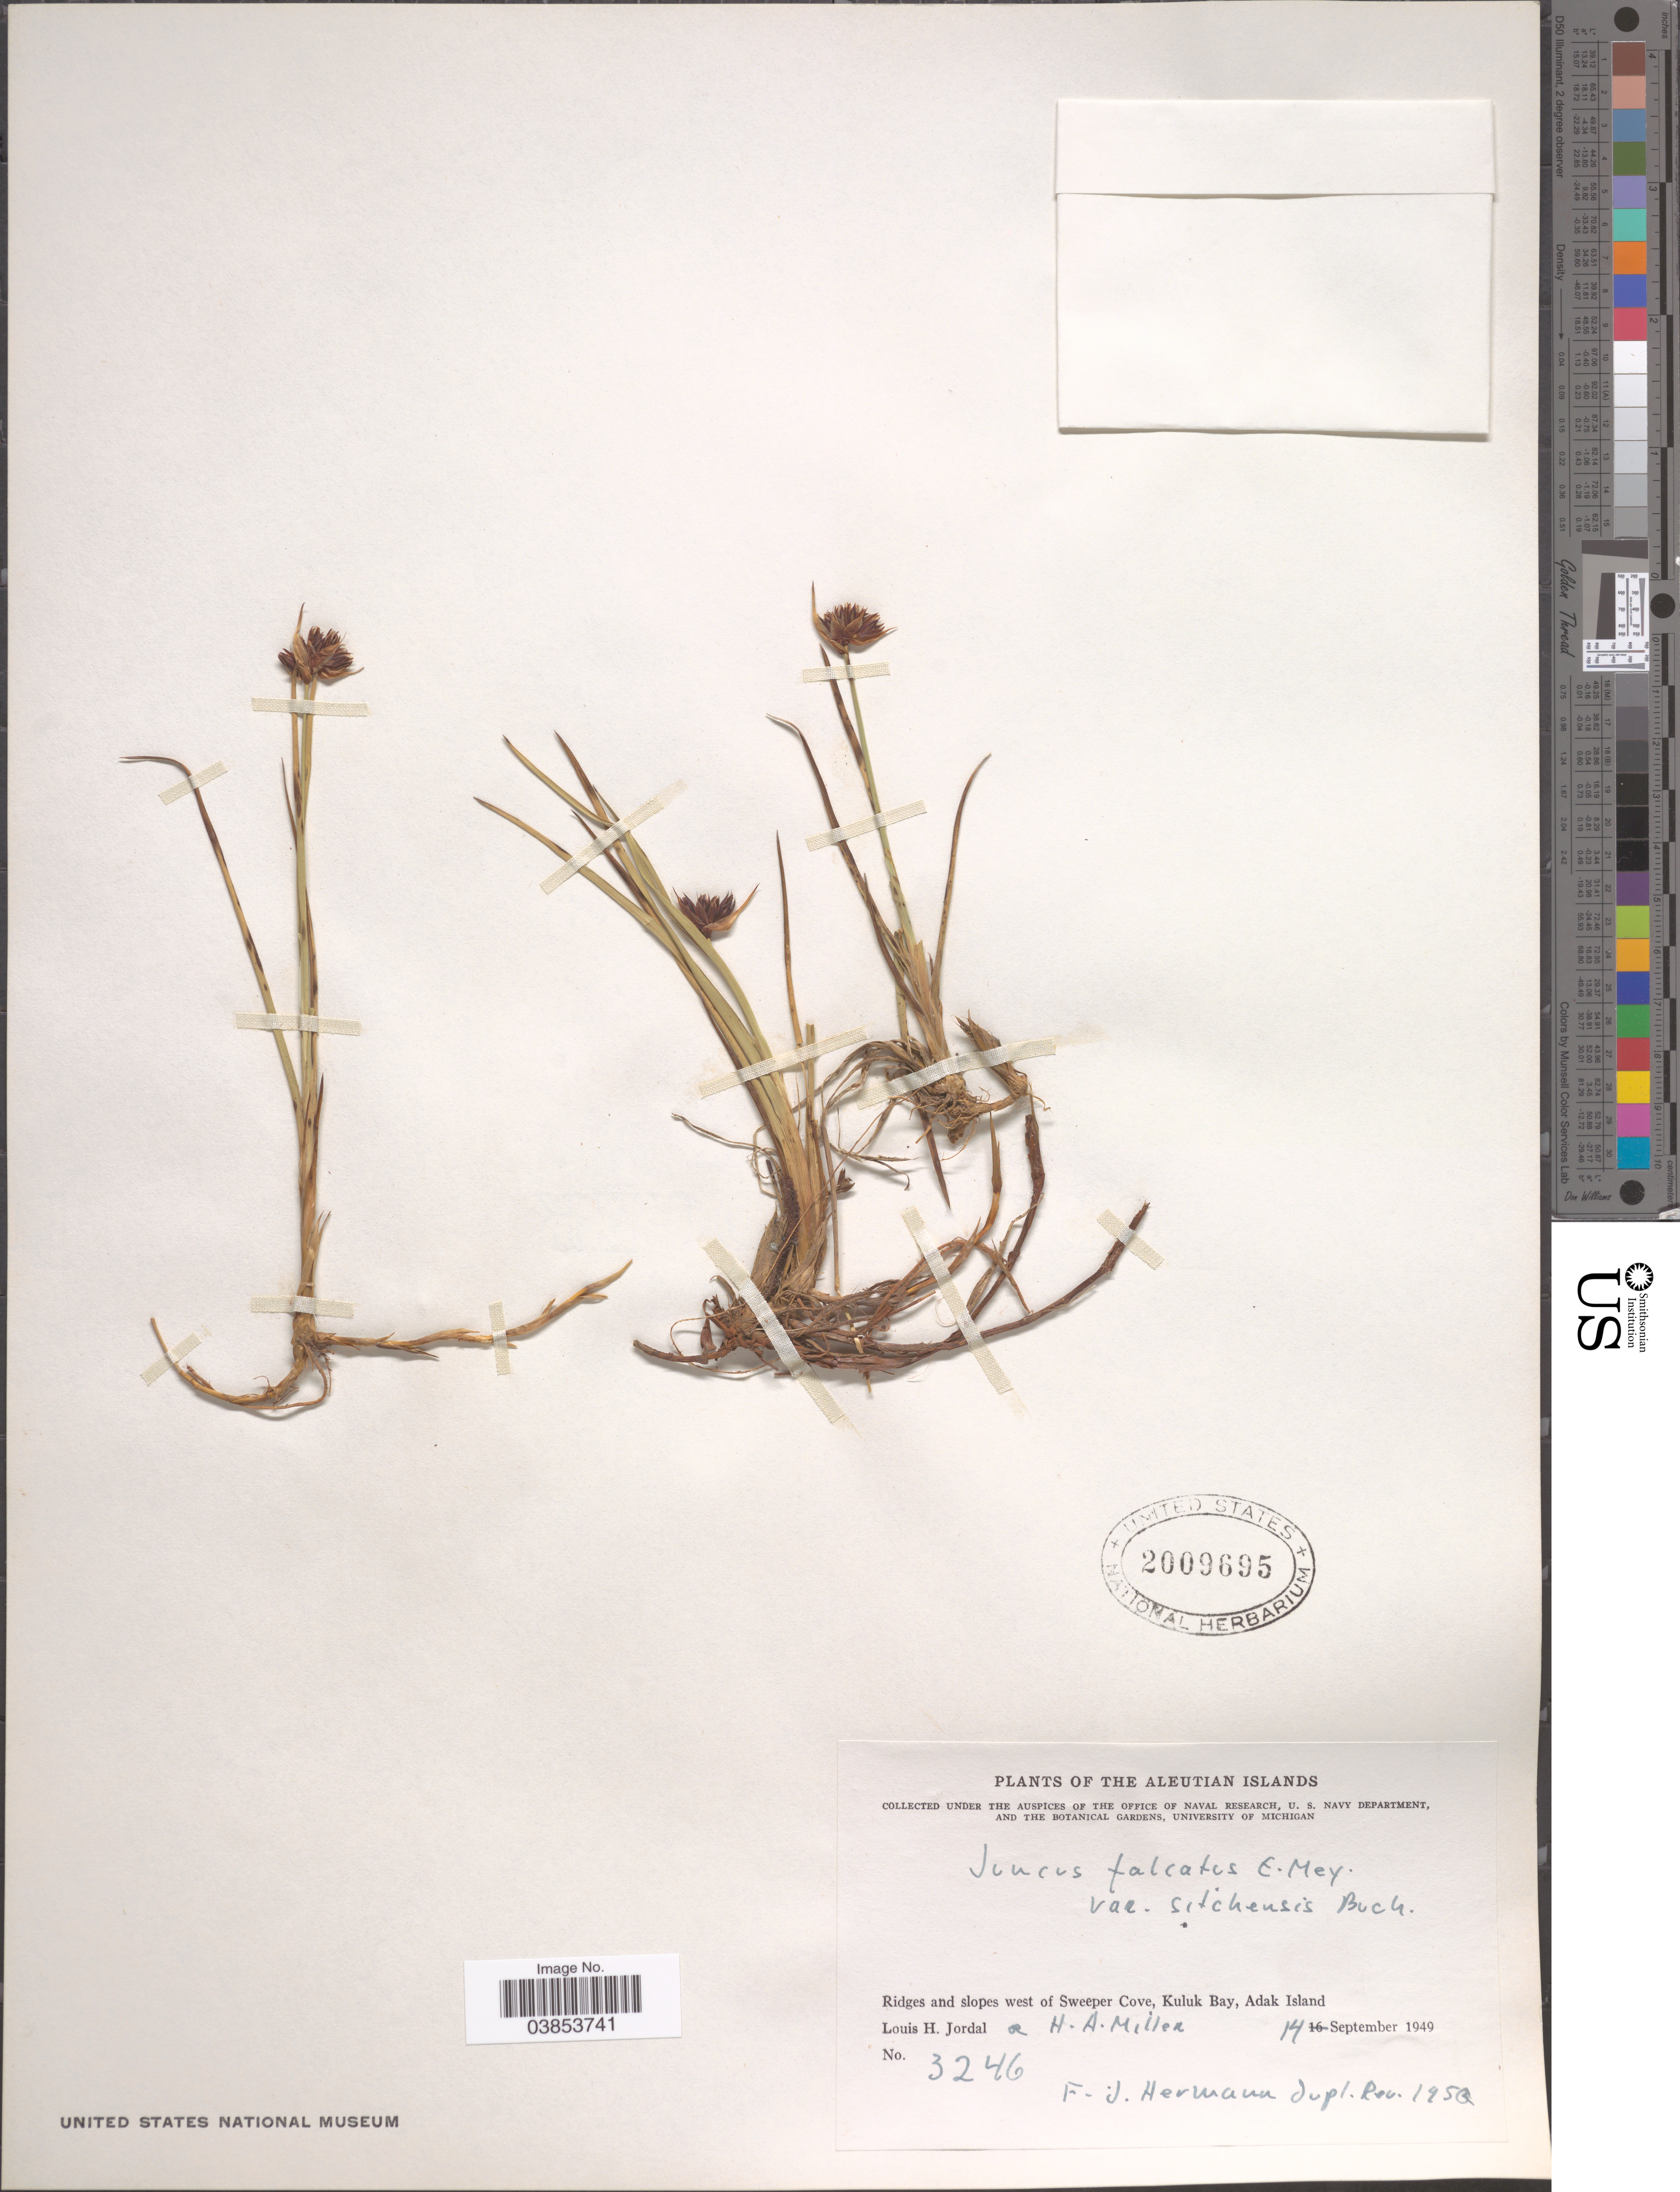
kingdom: Plantae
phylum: Tracheophyta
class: Liliopsida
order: Poales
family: Juncaceae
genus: Juncus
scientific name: Juncus falcatus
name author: E. Mey.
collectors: L. Jordal & H. A. Miller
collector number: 3246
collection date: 1949-09-14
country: United States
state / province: Alaska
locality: Aleutian Islands. Ridges and slopes west of Sweeper Cove, Kuluk Bay, Adak Island.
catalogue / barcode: US 2009695